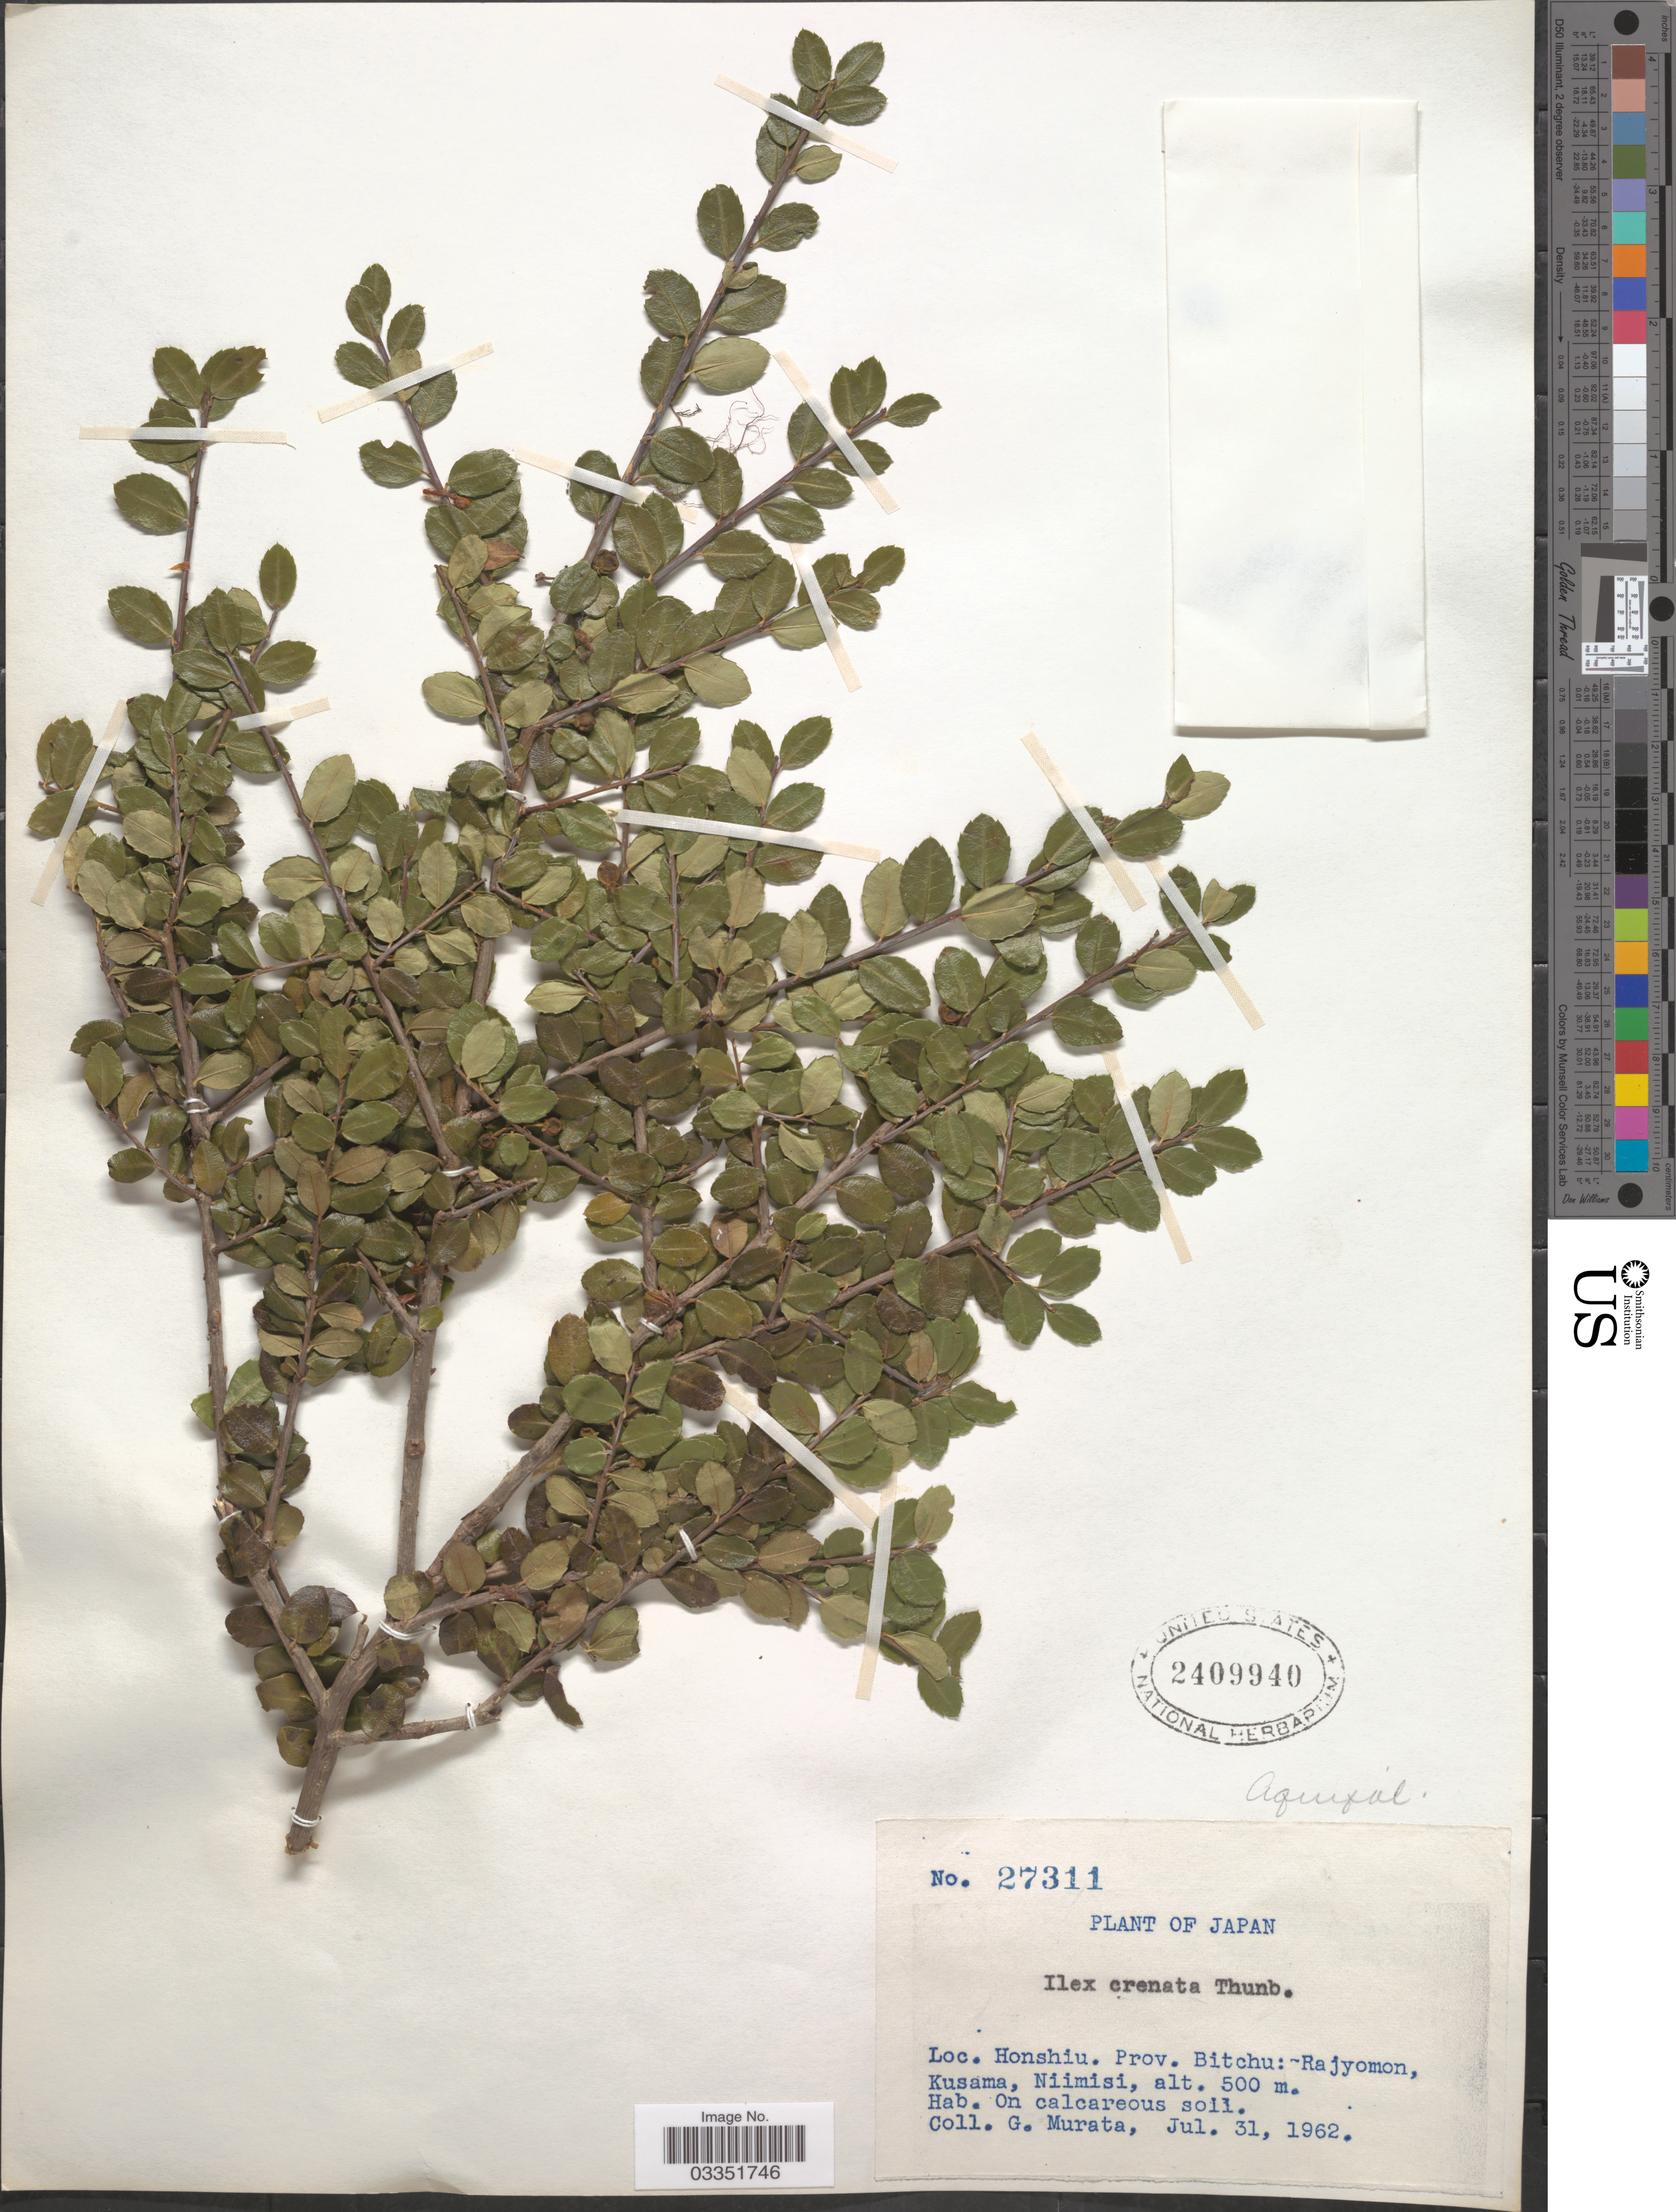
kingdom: Plantae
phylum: Tracheophyta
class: Magnoliopsida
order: Aquifoliales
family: Aquifoliaceae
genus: Ilex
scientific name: Ilex crenata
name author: Thunb.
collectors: G. Murata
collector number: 27311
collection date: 1962-07-31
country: Japan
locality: Honshiu. Prov. Bitchu: Rajyomon, Kusama, Niimisi.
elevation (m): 500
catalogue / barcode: US 2409940